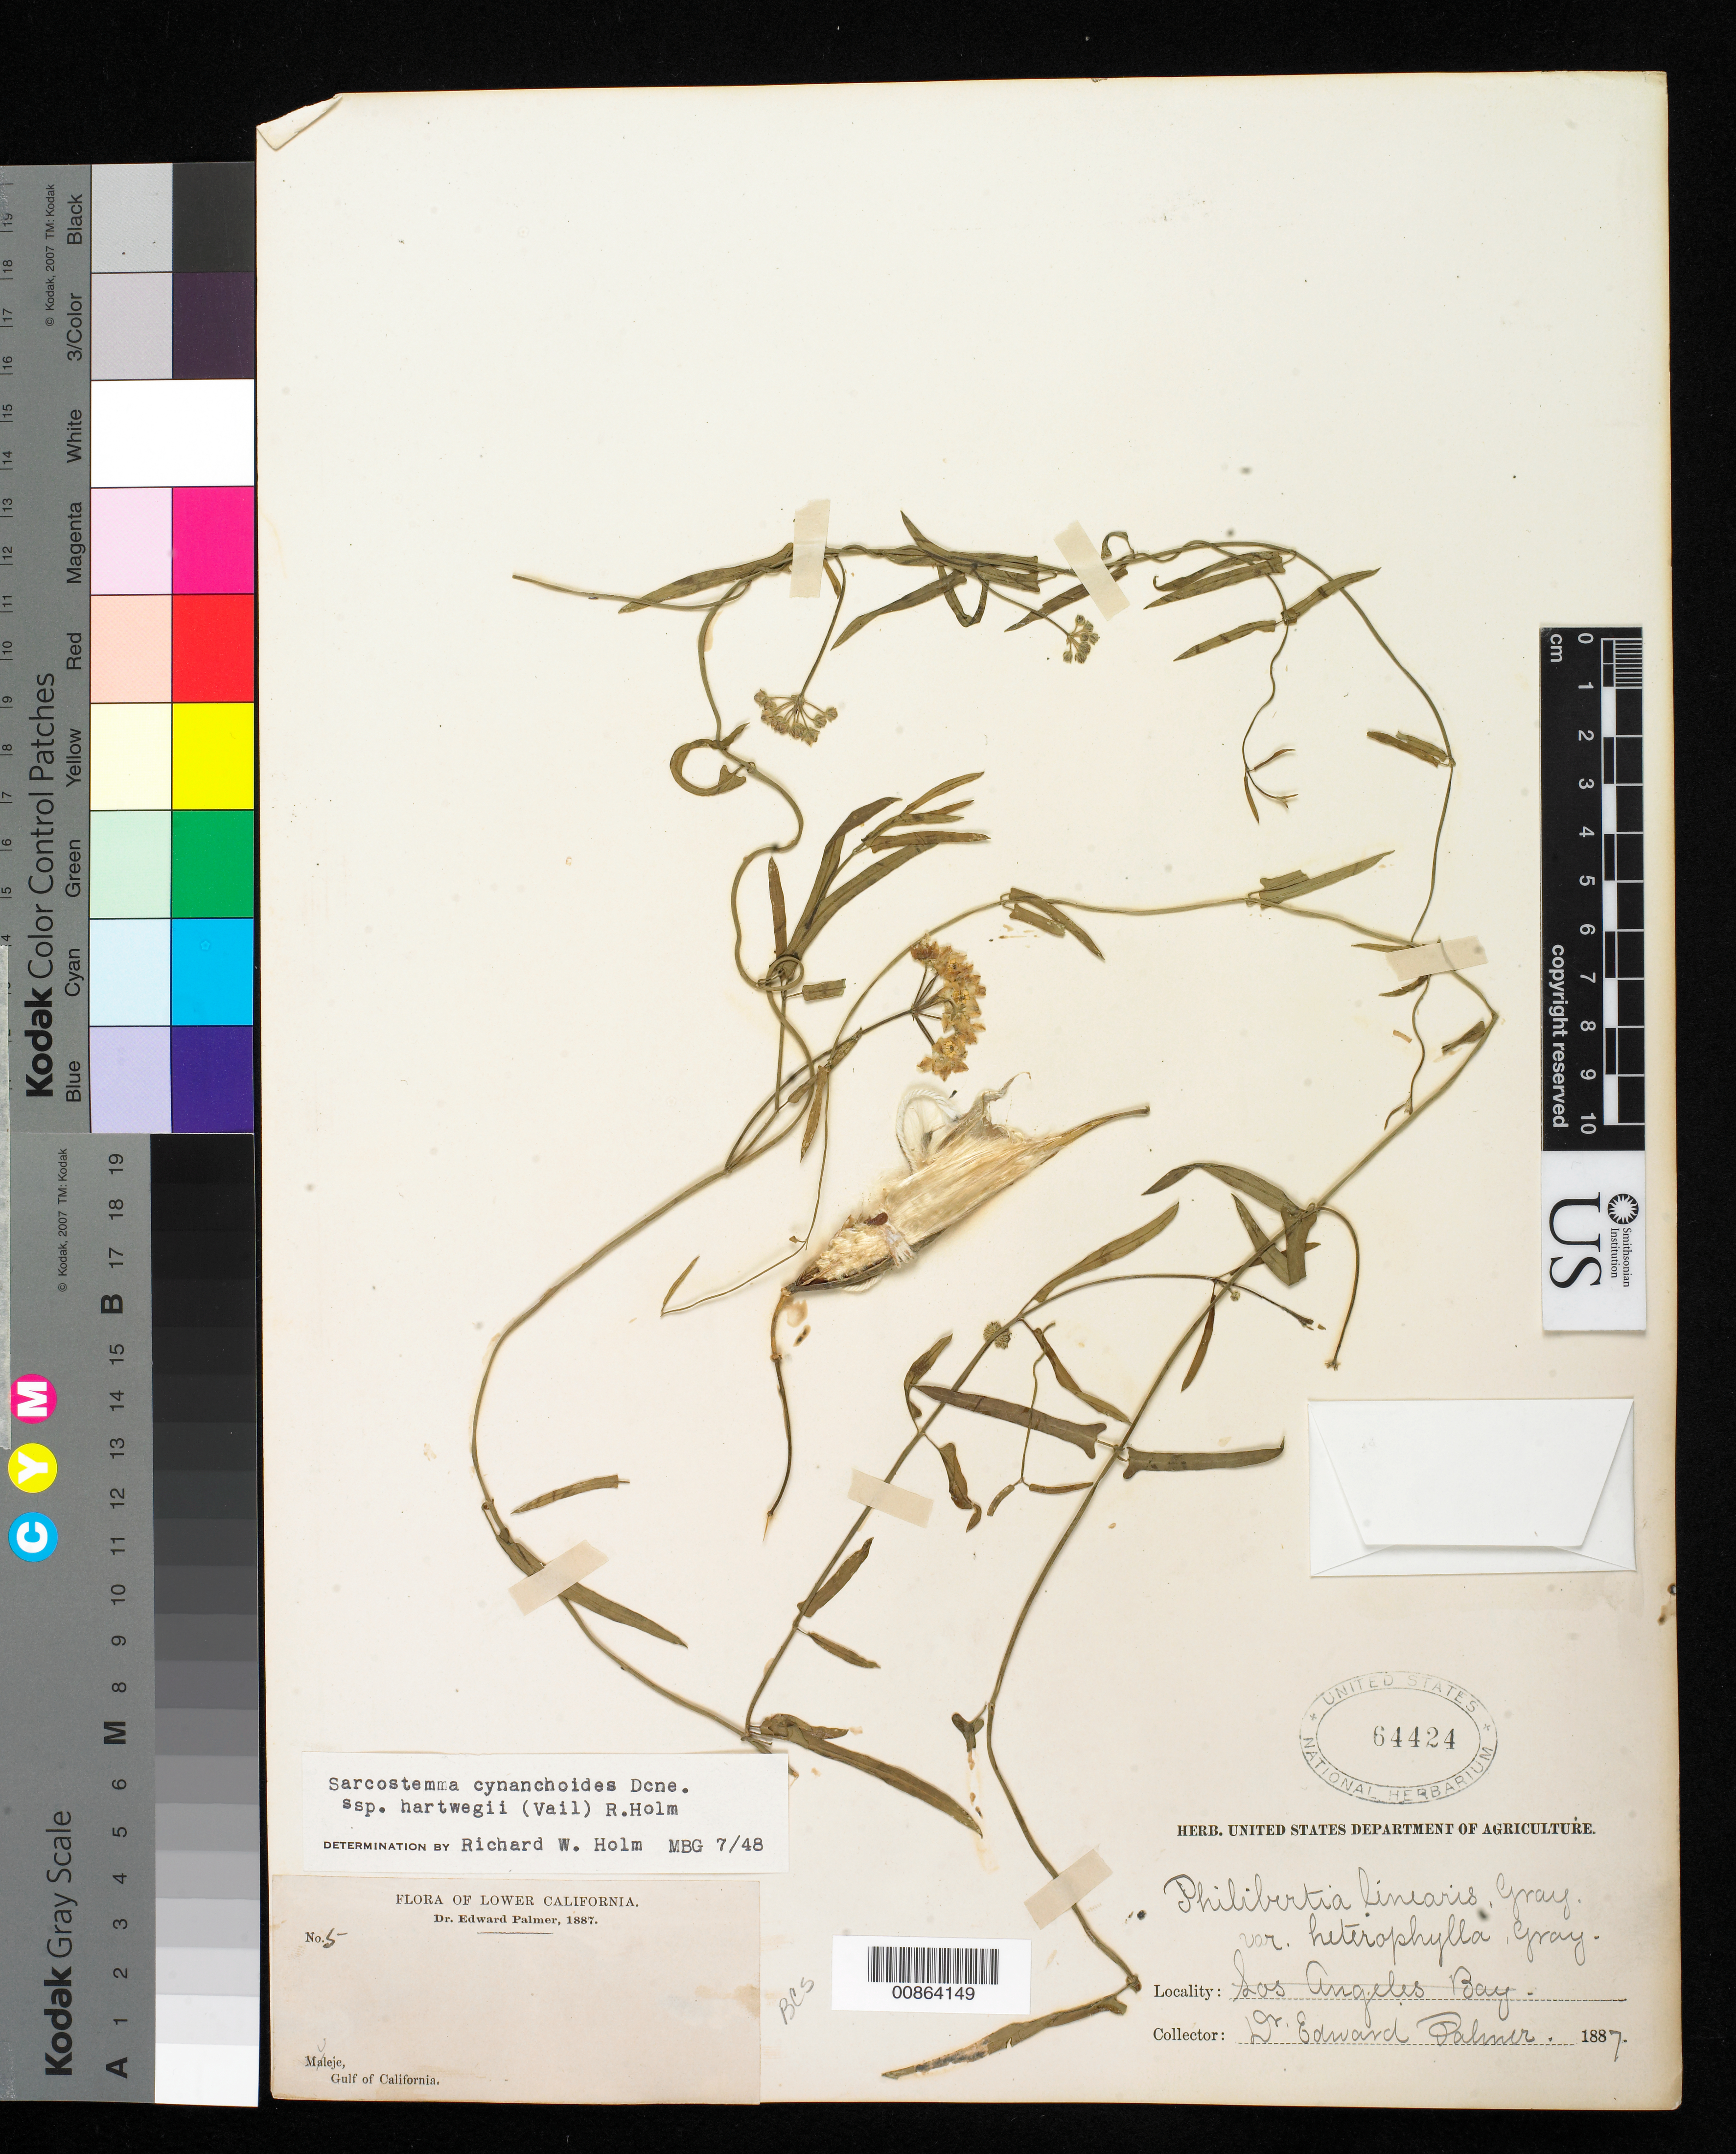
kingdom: Plantae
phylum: Tracheophyta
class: Magnoliopsida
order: Gentianales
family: Apocynaceae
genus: Sarcostemma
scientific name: Sarcostemma cynanchoides subsp. hartwegii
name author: (Vail) R.W. Holm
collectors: E. Palmer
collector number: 5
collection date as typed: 1887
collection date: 1887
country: Mexico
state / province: Baja California Sur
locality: Muleje, Baja California Sur. Gulf of California.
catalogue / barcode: US 64424